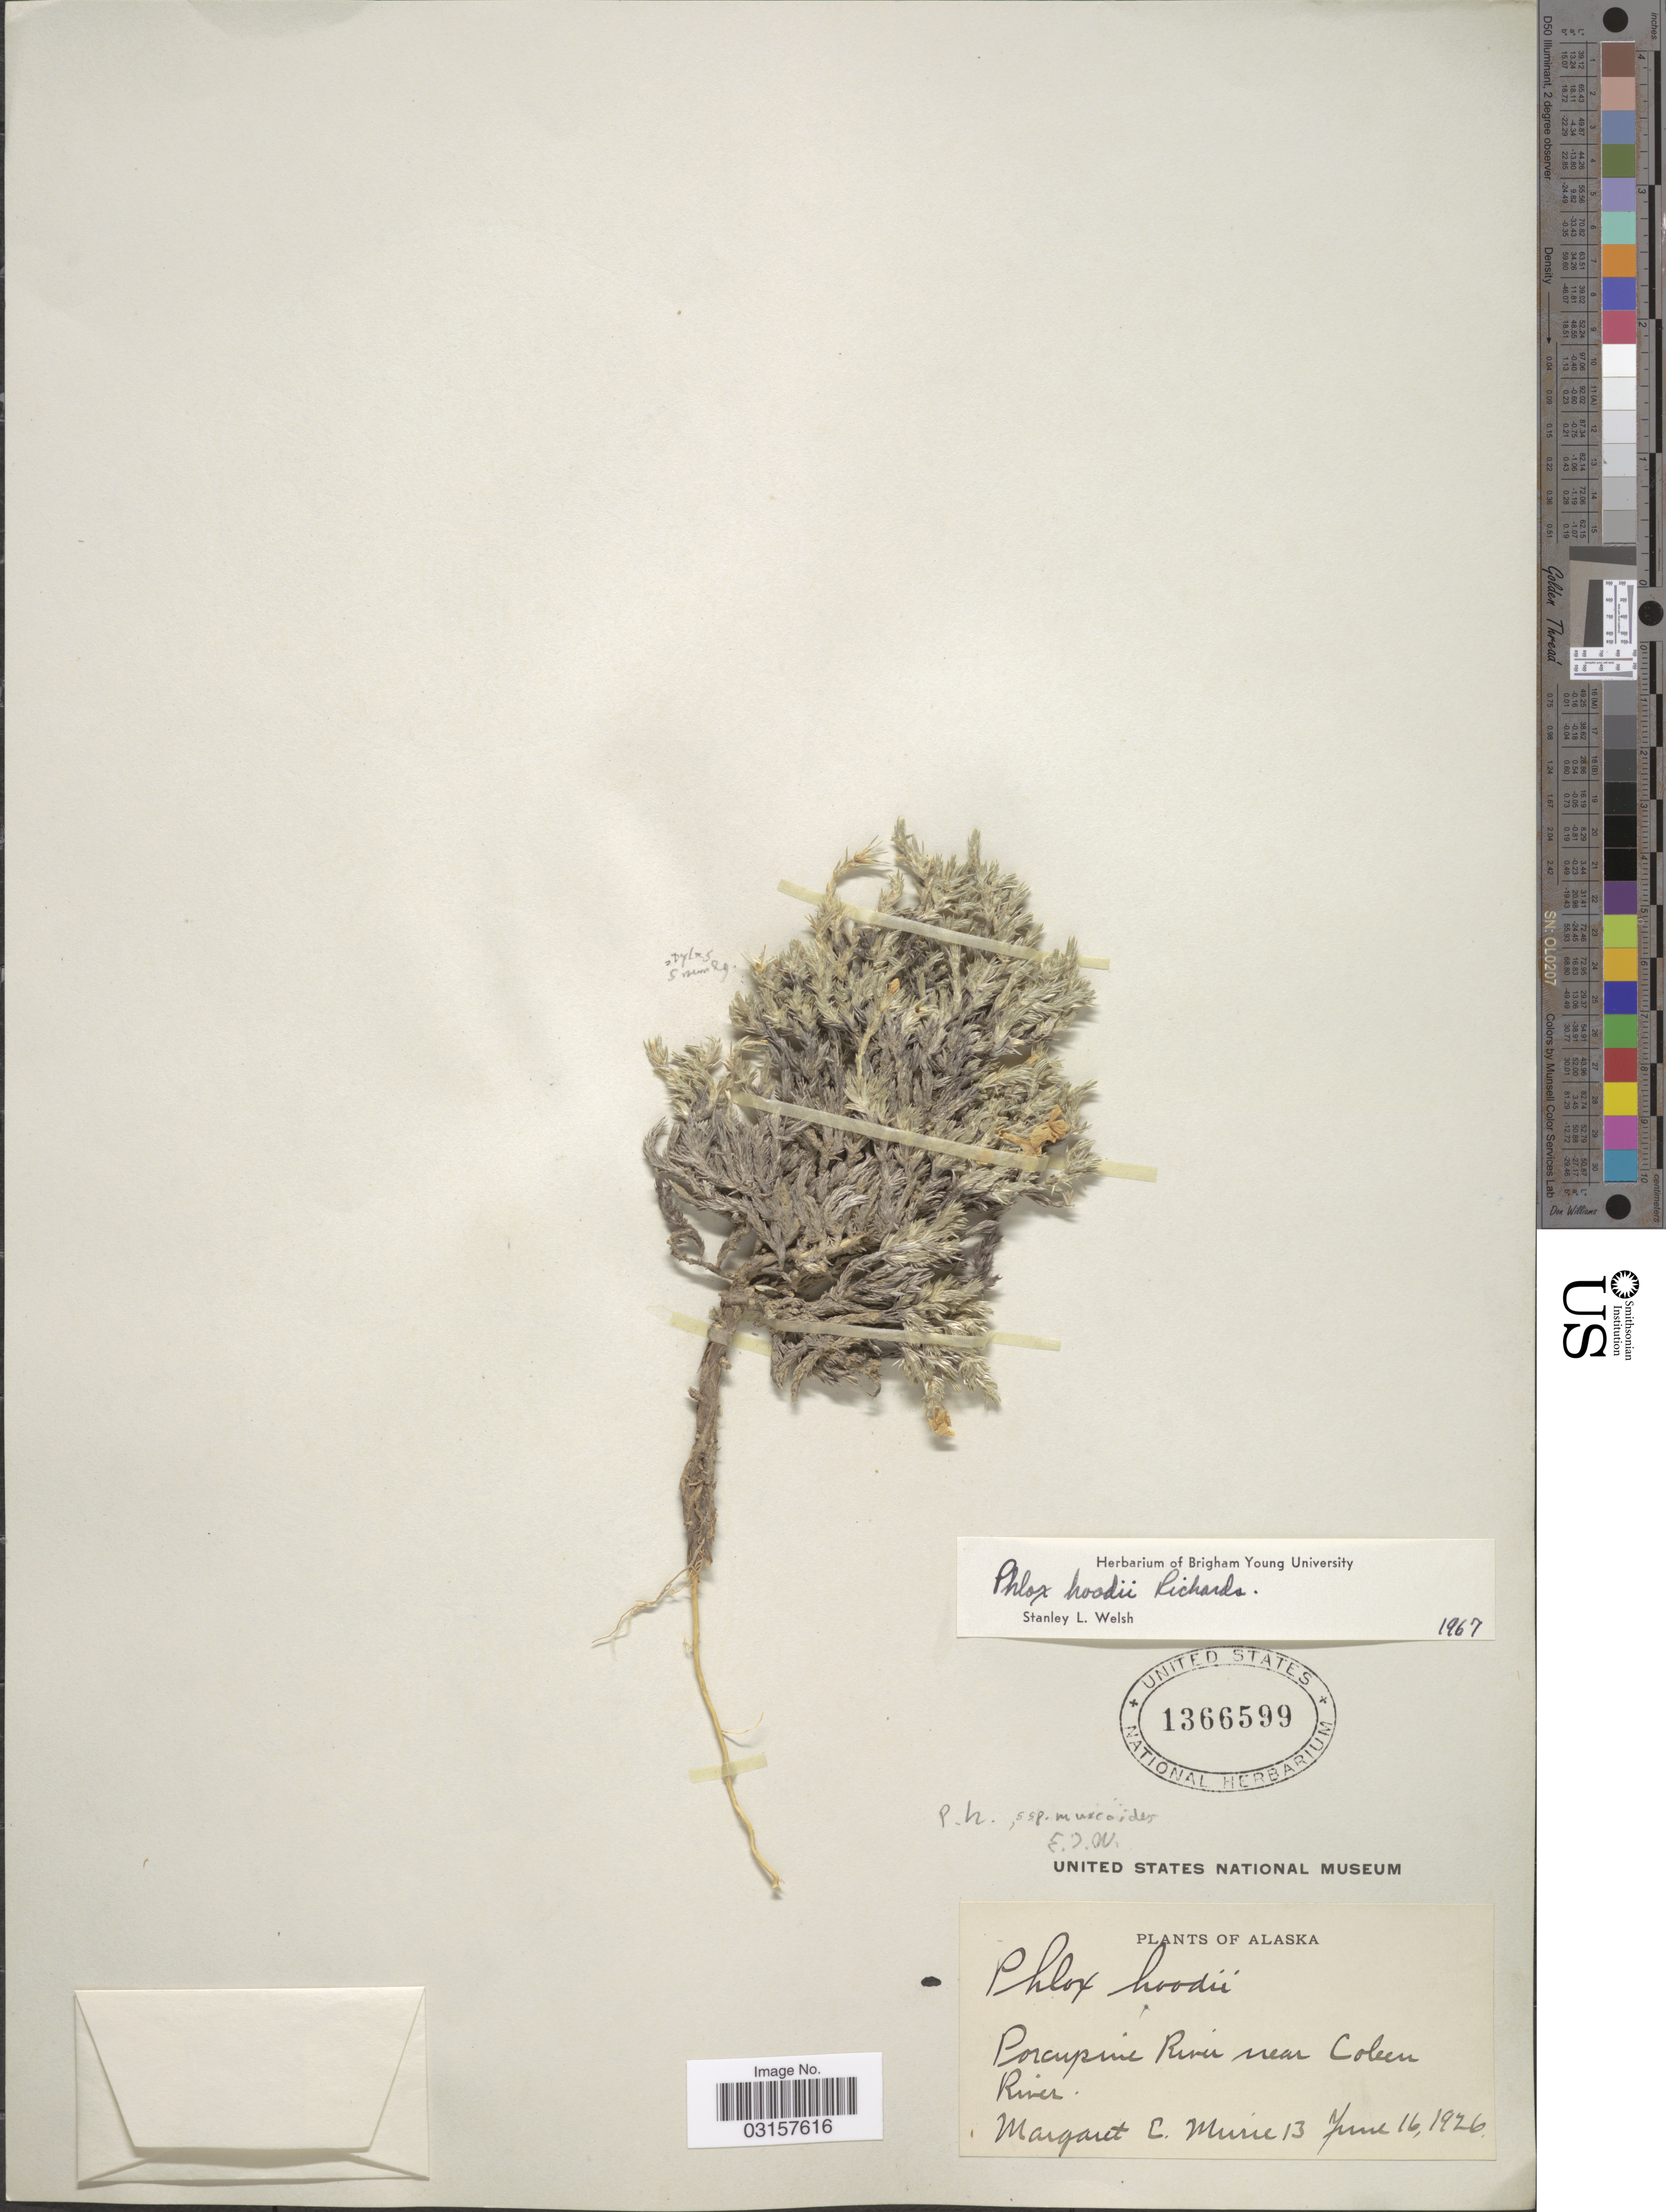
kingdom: Plantae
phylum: Tracheophyta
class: Magnoliopsida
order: Ericales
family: Polemoniaceae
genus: Phlox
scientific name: Phlox hoodii subsp. hoodii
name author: Richardson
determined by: Mayfield, M. H.; Ferguson, C. J.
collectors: M. Murie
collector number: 13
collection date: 1926-06-16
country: United States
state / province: Alaska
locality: Porcupine River near Coleen River.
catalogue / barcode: US 1366599